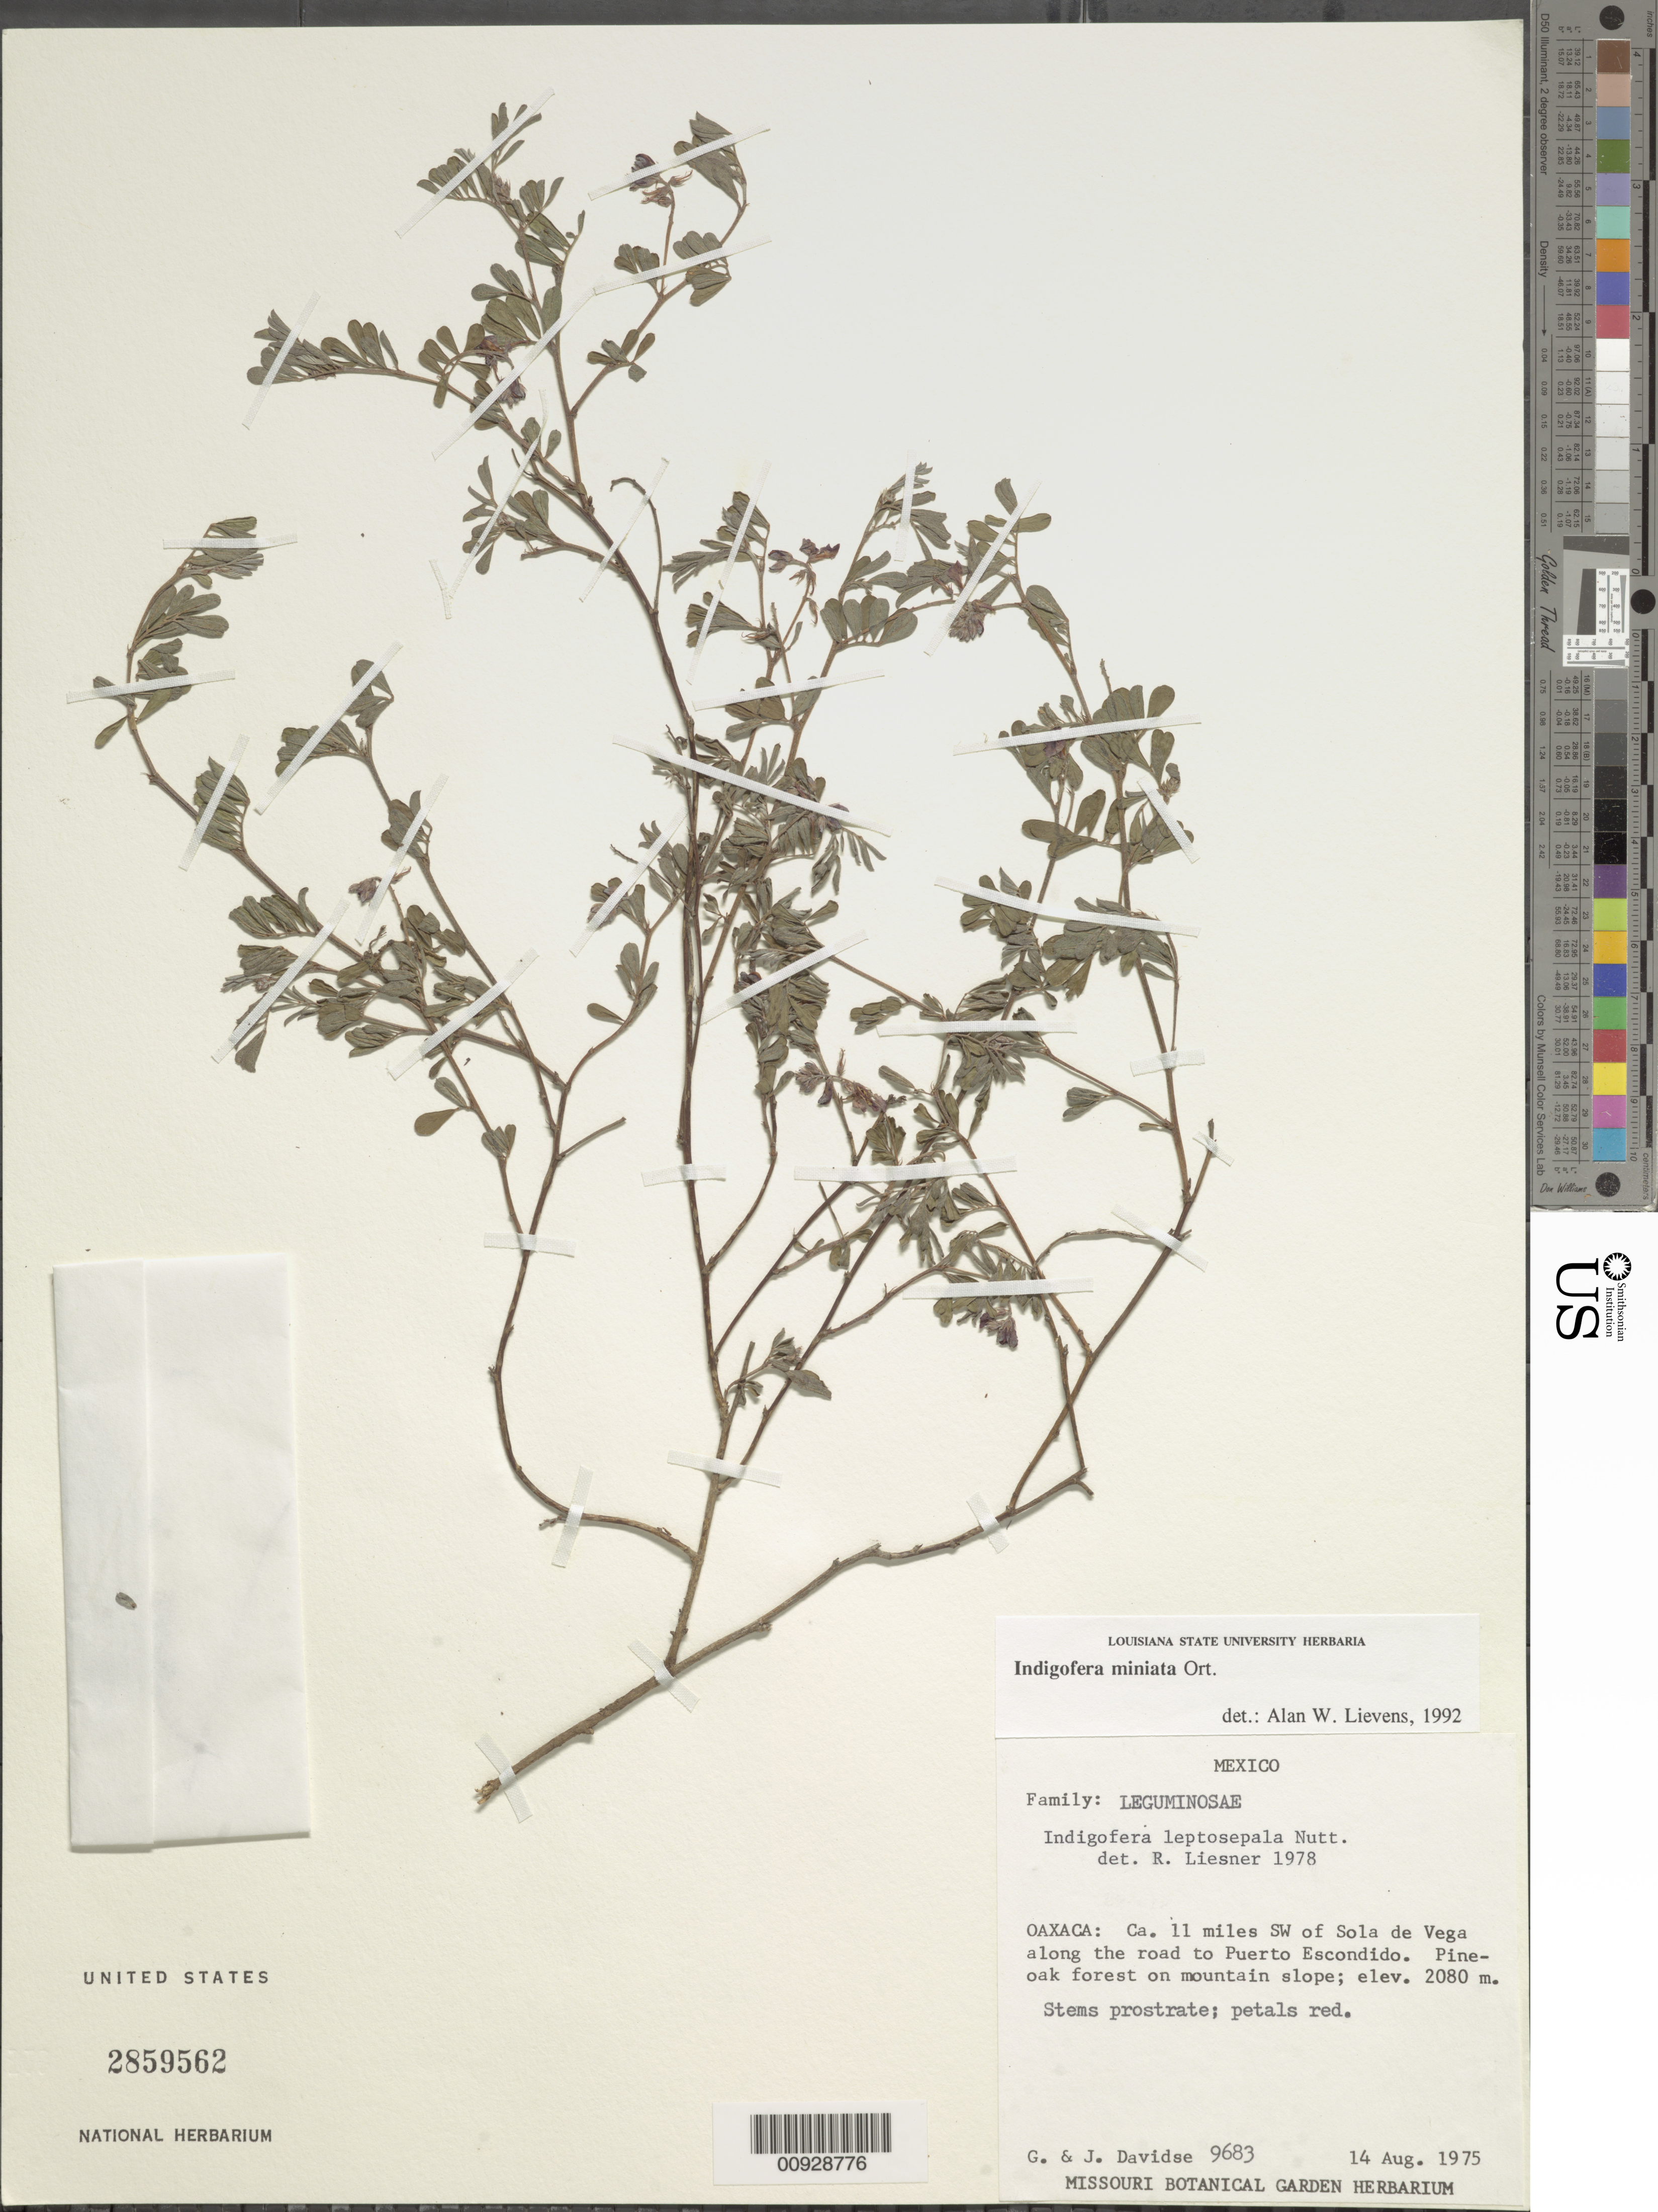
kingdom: Plantae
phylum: Tracheophyta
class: Magnoliopsida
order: Fabales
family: Fabaceae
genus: Indigofera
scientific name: Indigofera miniata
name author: Orteg.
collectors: G. Davidse & J. Davidse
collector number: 9683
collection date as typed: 14 Aug 1975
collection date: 1975-08-14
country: Mexico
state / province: Oaxaca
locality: Oaxaca: ca. 11 miles SW of Sola de Vega along the road to Puerto Escondido.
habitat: Pine-oak forest on mountain slope.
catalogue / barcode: US 2859562